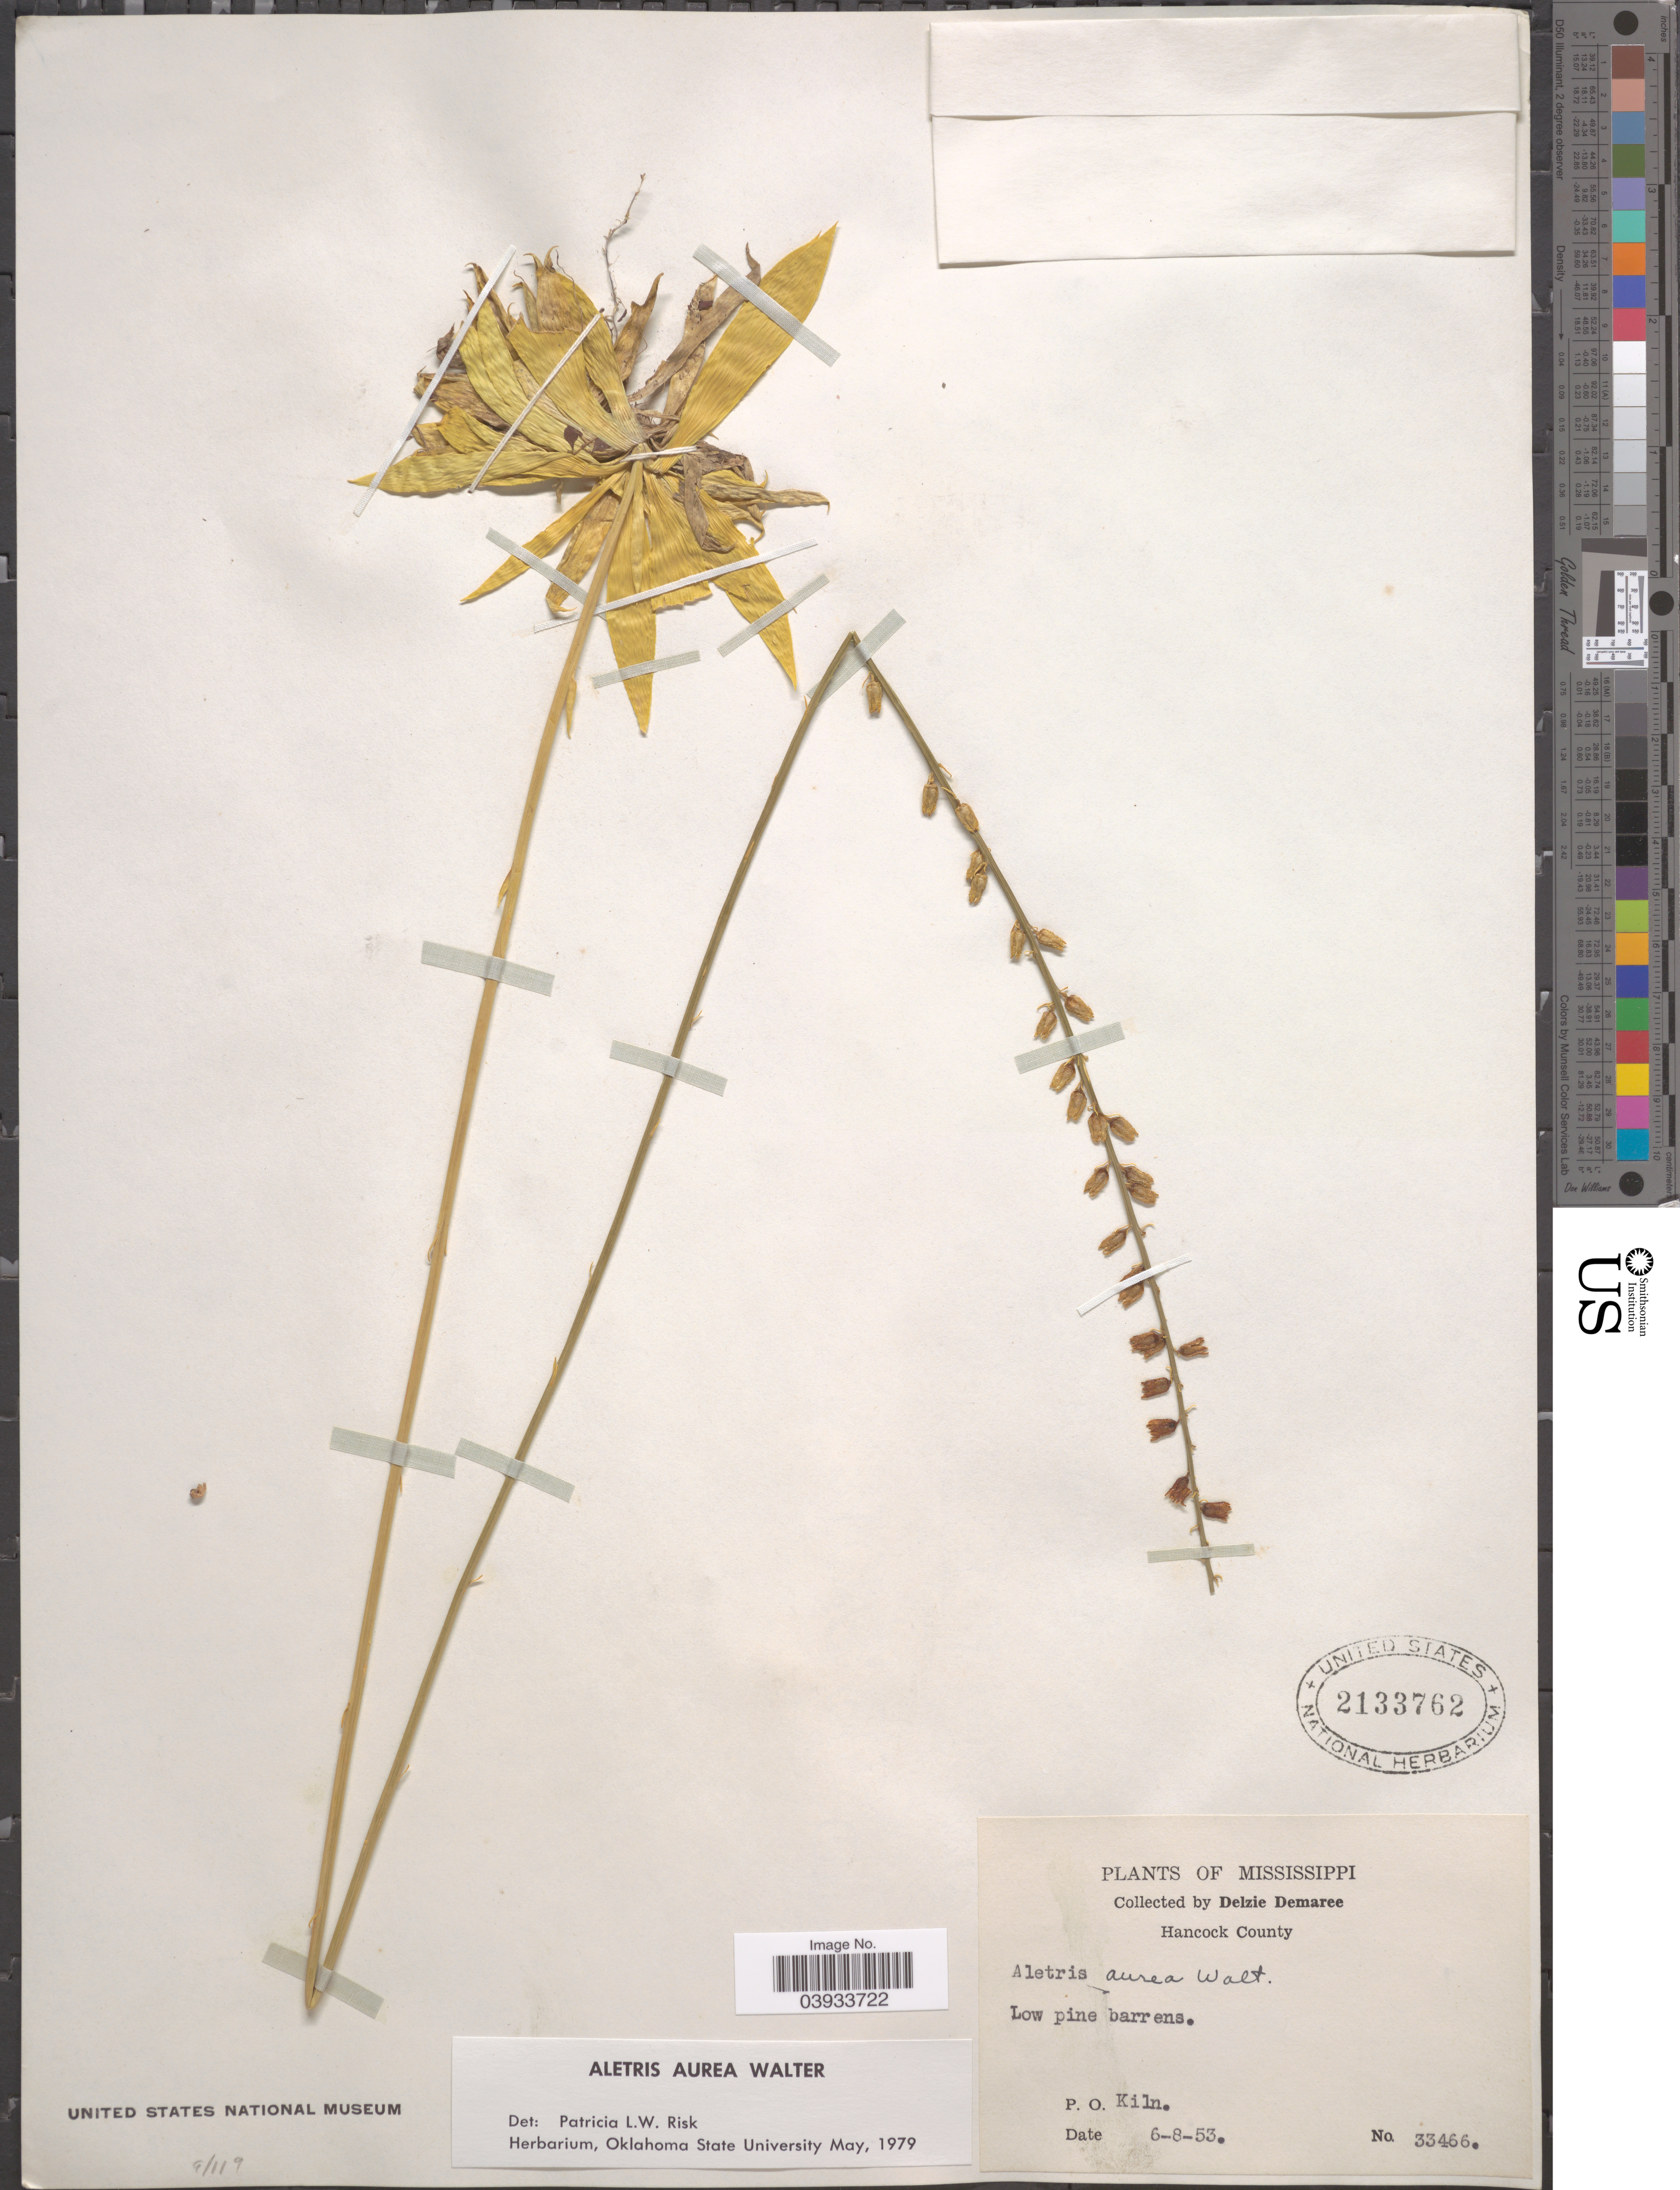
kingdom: Plantae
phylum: Tracheophyta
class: Liliopsida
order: Dioscoreales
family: Nartheciaceae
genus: Aletris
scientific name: Aletris aurea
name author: Walter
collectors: D. Demaree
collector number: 33466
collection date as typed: Transcribed d/m/y: 8/6/53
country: United States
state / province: Mississippi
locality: Hancock County. P.O. Kiln.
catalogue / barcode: US 2133762